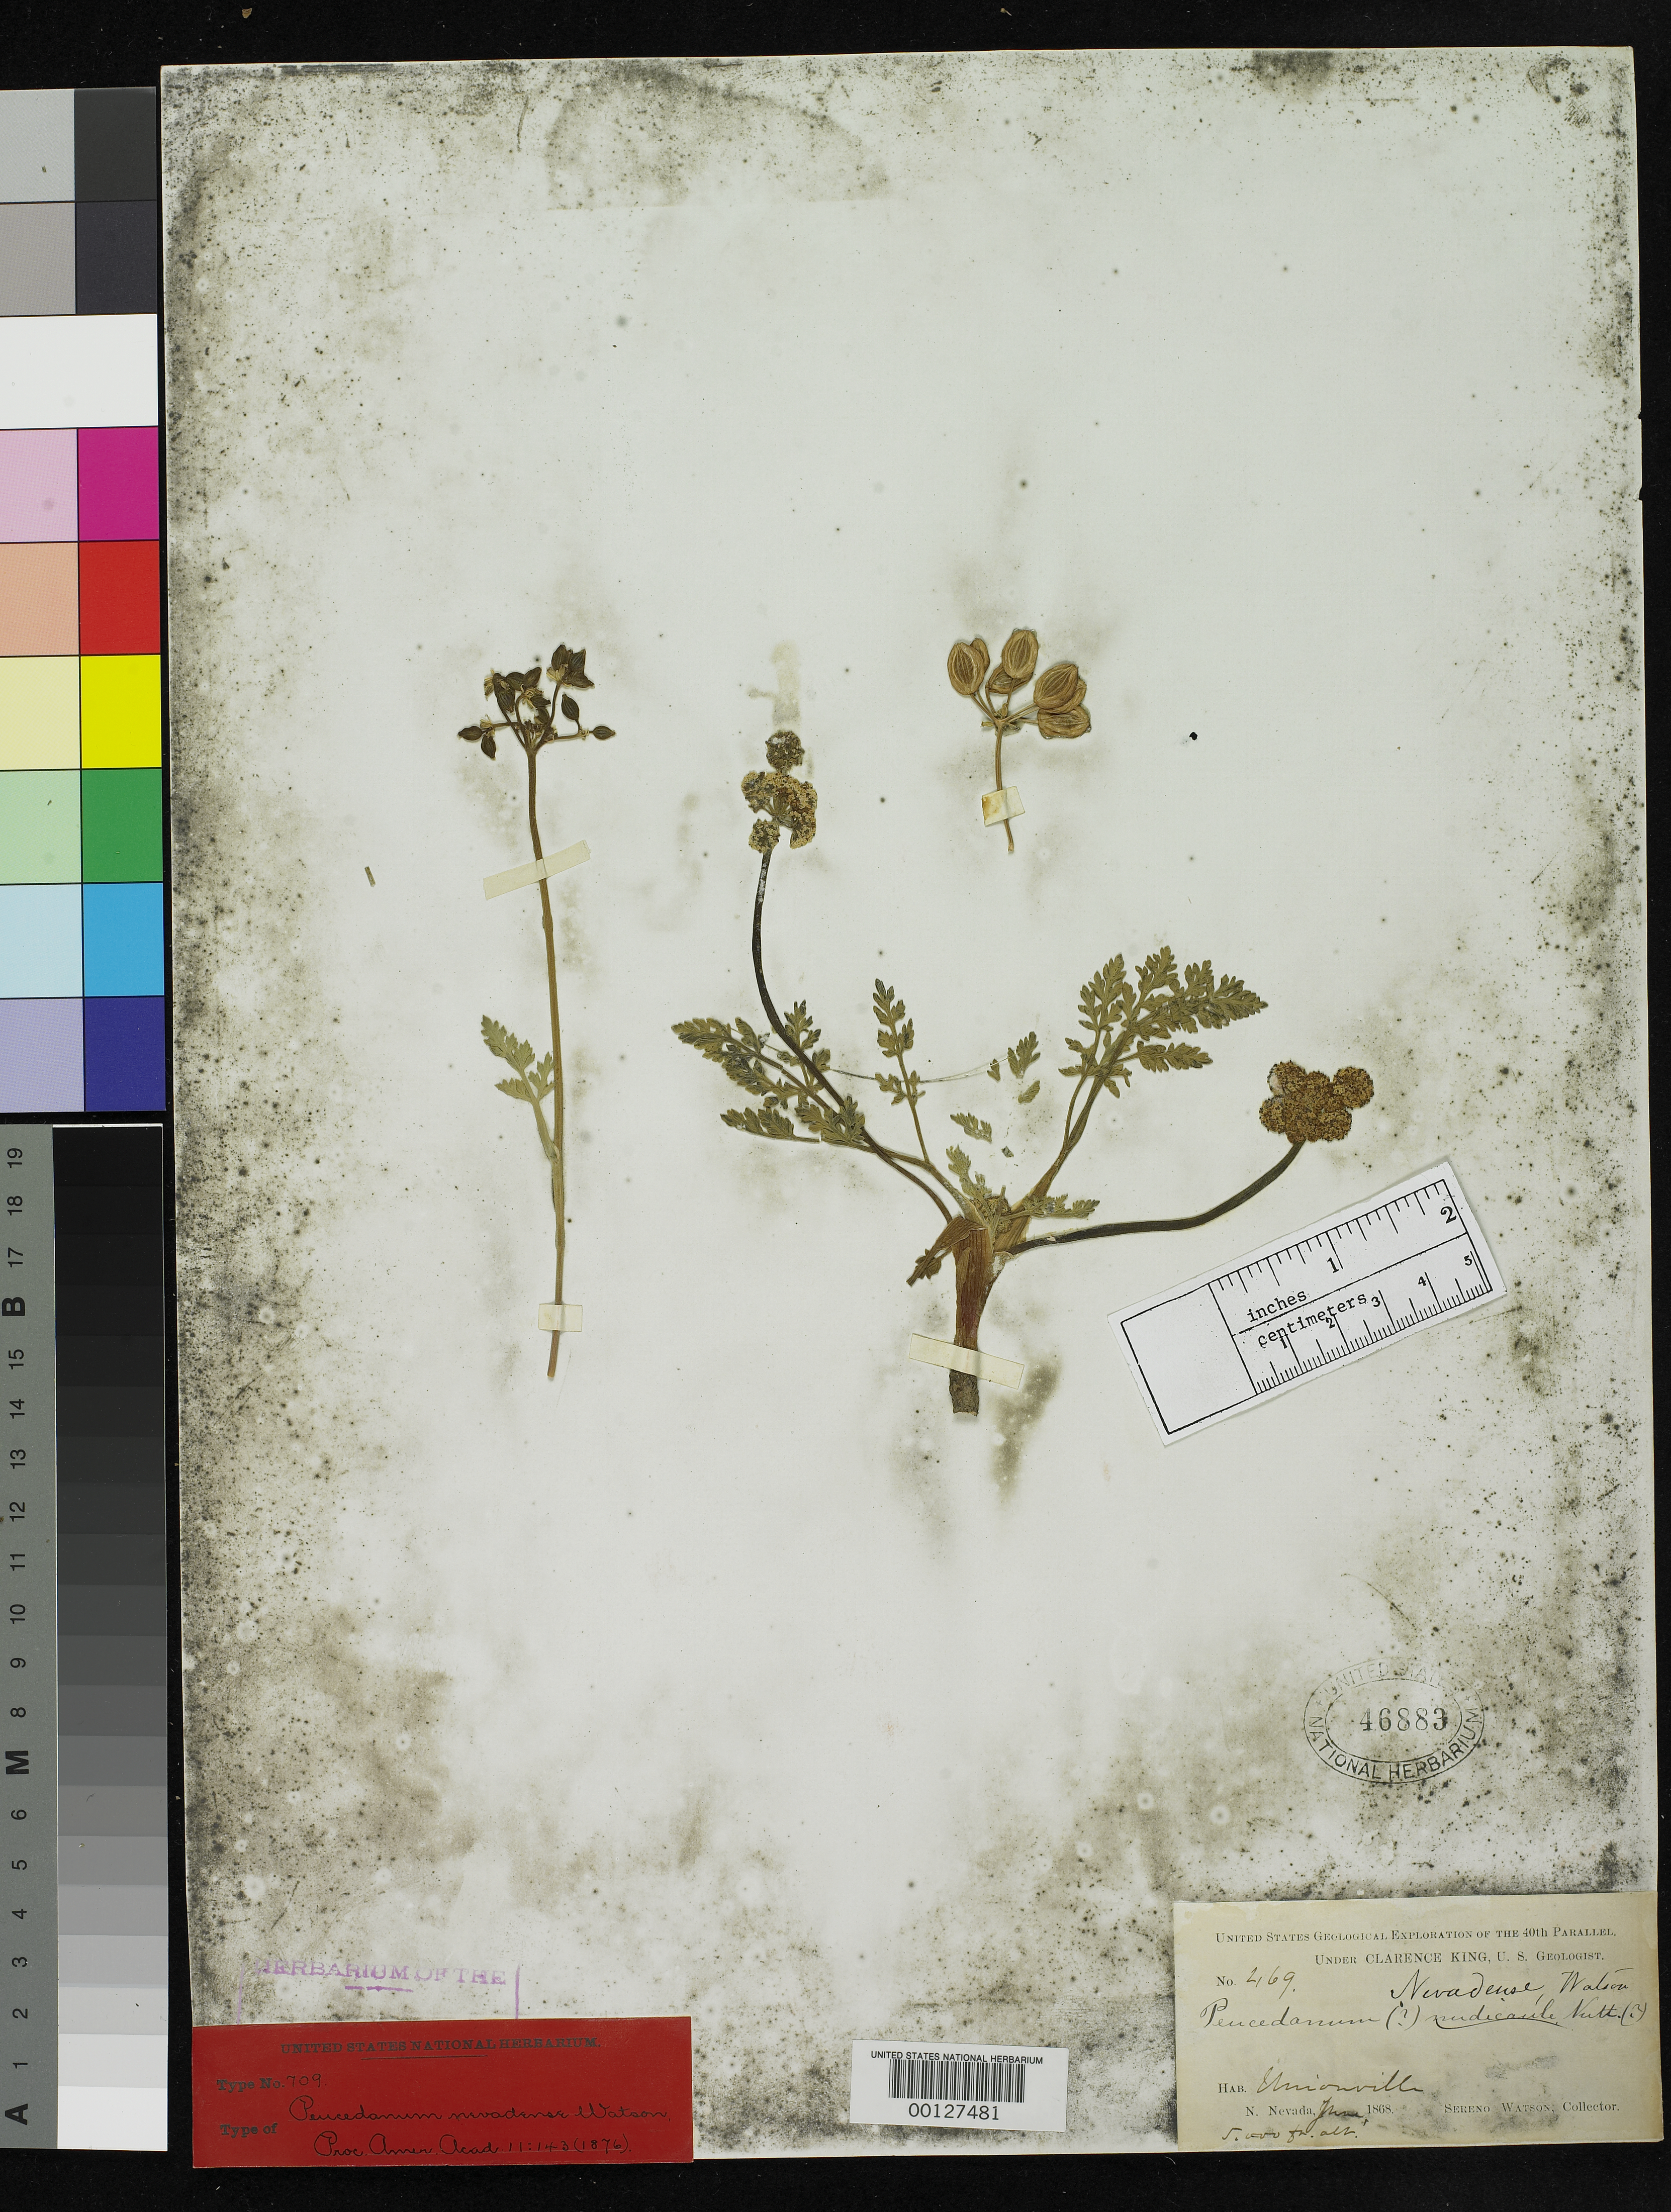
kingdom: Plantae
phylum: Tracheophyta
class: Magnoliopsida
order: Apiales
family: Apiaceae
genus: Peucedanum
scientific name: Peucedanum nevadense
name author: S. Watson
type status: Syntype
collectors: S. Watson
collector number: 469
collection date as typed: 1868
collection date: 1868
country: United States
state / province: Nevada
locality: Unionville.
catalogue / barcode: US 46883